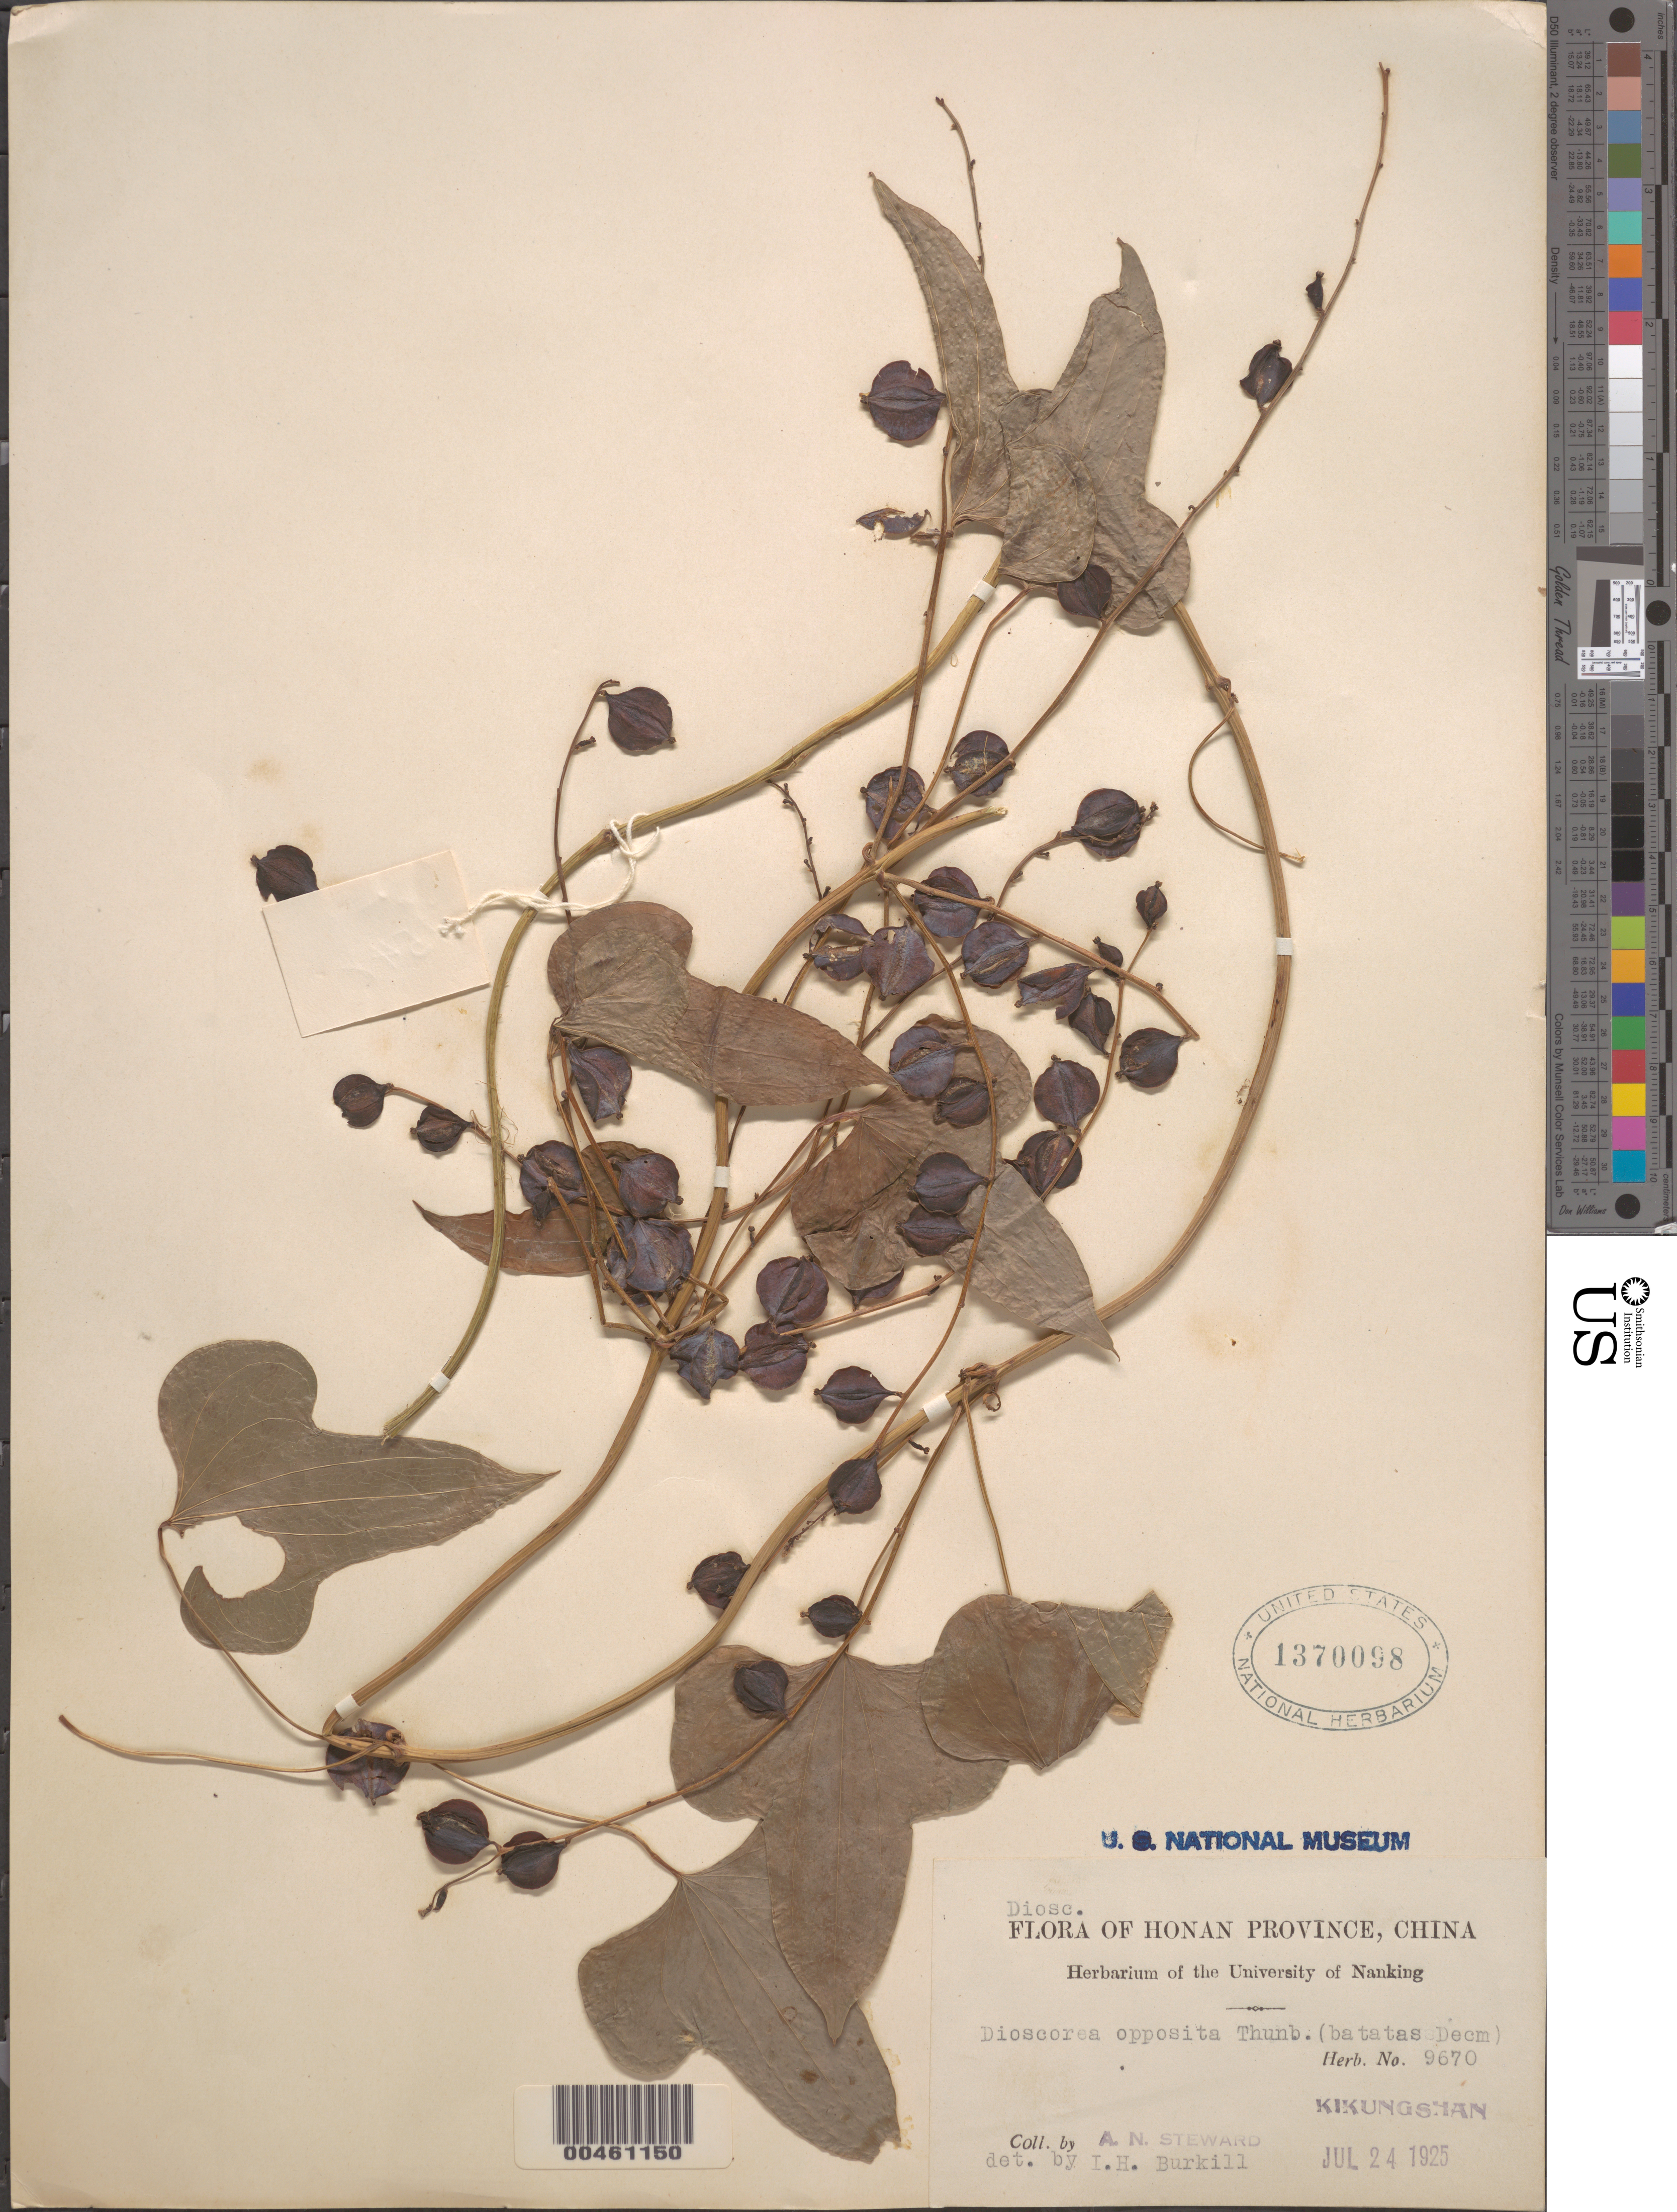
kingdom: Plantae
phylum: Tracheophyta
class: Liliopsida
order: Dioscoreales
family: Dioscoreaceae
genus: Dioscorea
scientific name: Dioscorea opposita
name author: Thunb.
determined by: Burkill, I. H.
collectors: A. N. Steward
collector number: Herb. No. 9670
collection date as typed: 24 Jul 1925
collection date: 1925-07-24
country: China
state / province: Henan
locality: Kikungshan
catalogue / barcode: US 1370098